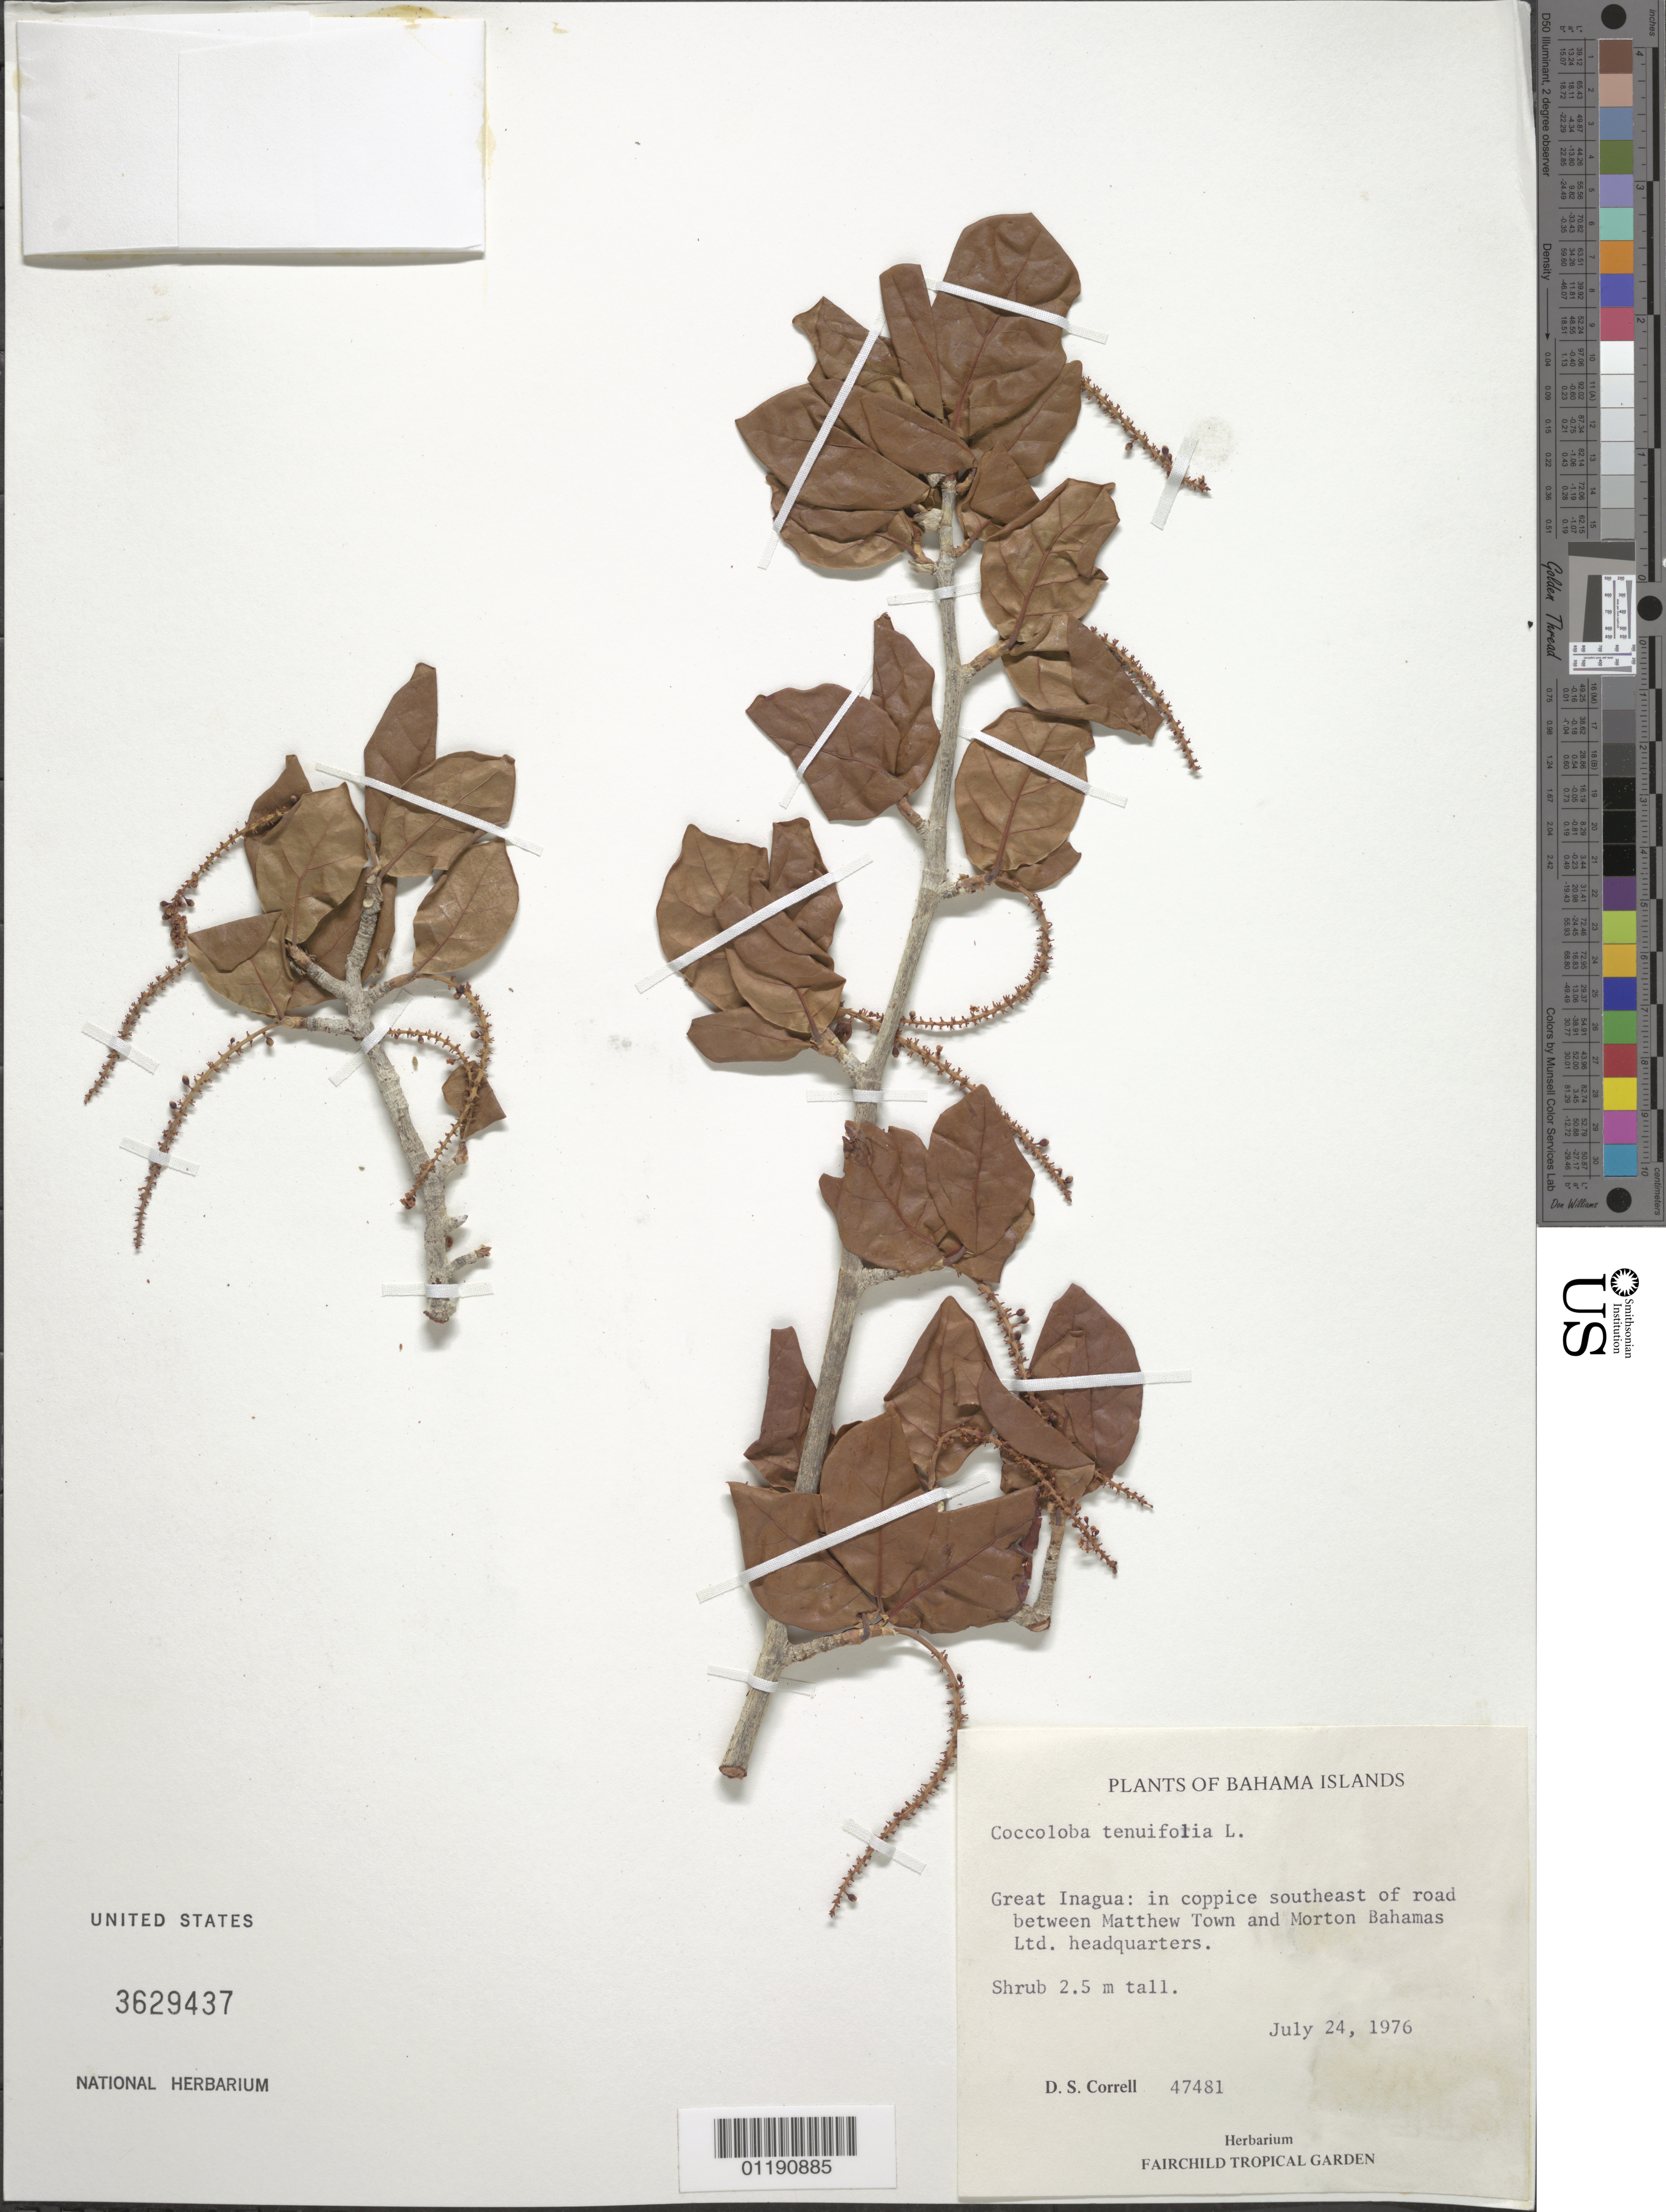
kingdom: Plantae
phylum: Tracheophyta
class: Magnoliopsida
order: Caryophyllales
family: Polygonaceae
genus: Coccoloba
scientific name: Coccoloba tenuifolia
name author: L.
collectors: D. S. Correll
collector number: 47481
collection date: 1976-07-24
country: Bahamas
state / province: Great Inagua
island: Great Inagua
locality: Great Inagua: in coppice SE of road between Matthew Town and Morton Bahamas Ltd. headquarters.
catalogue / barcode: US 3629437